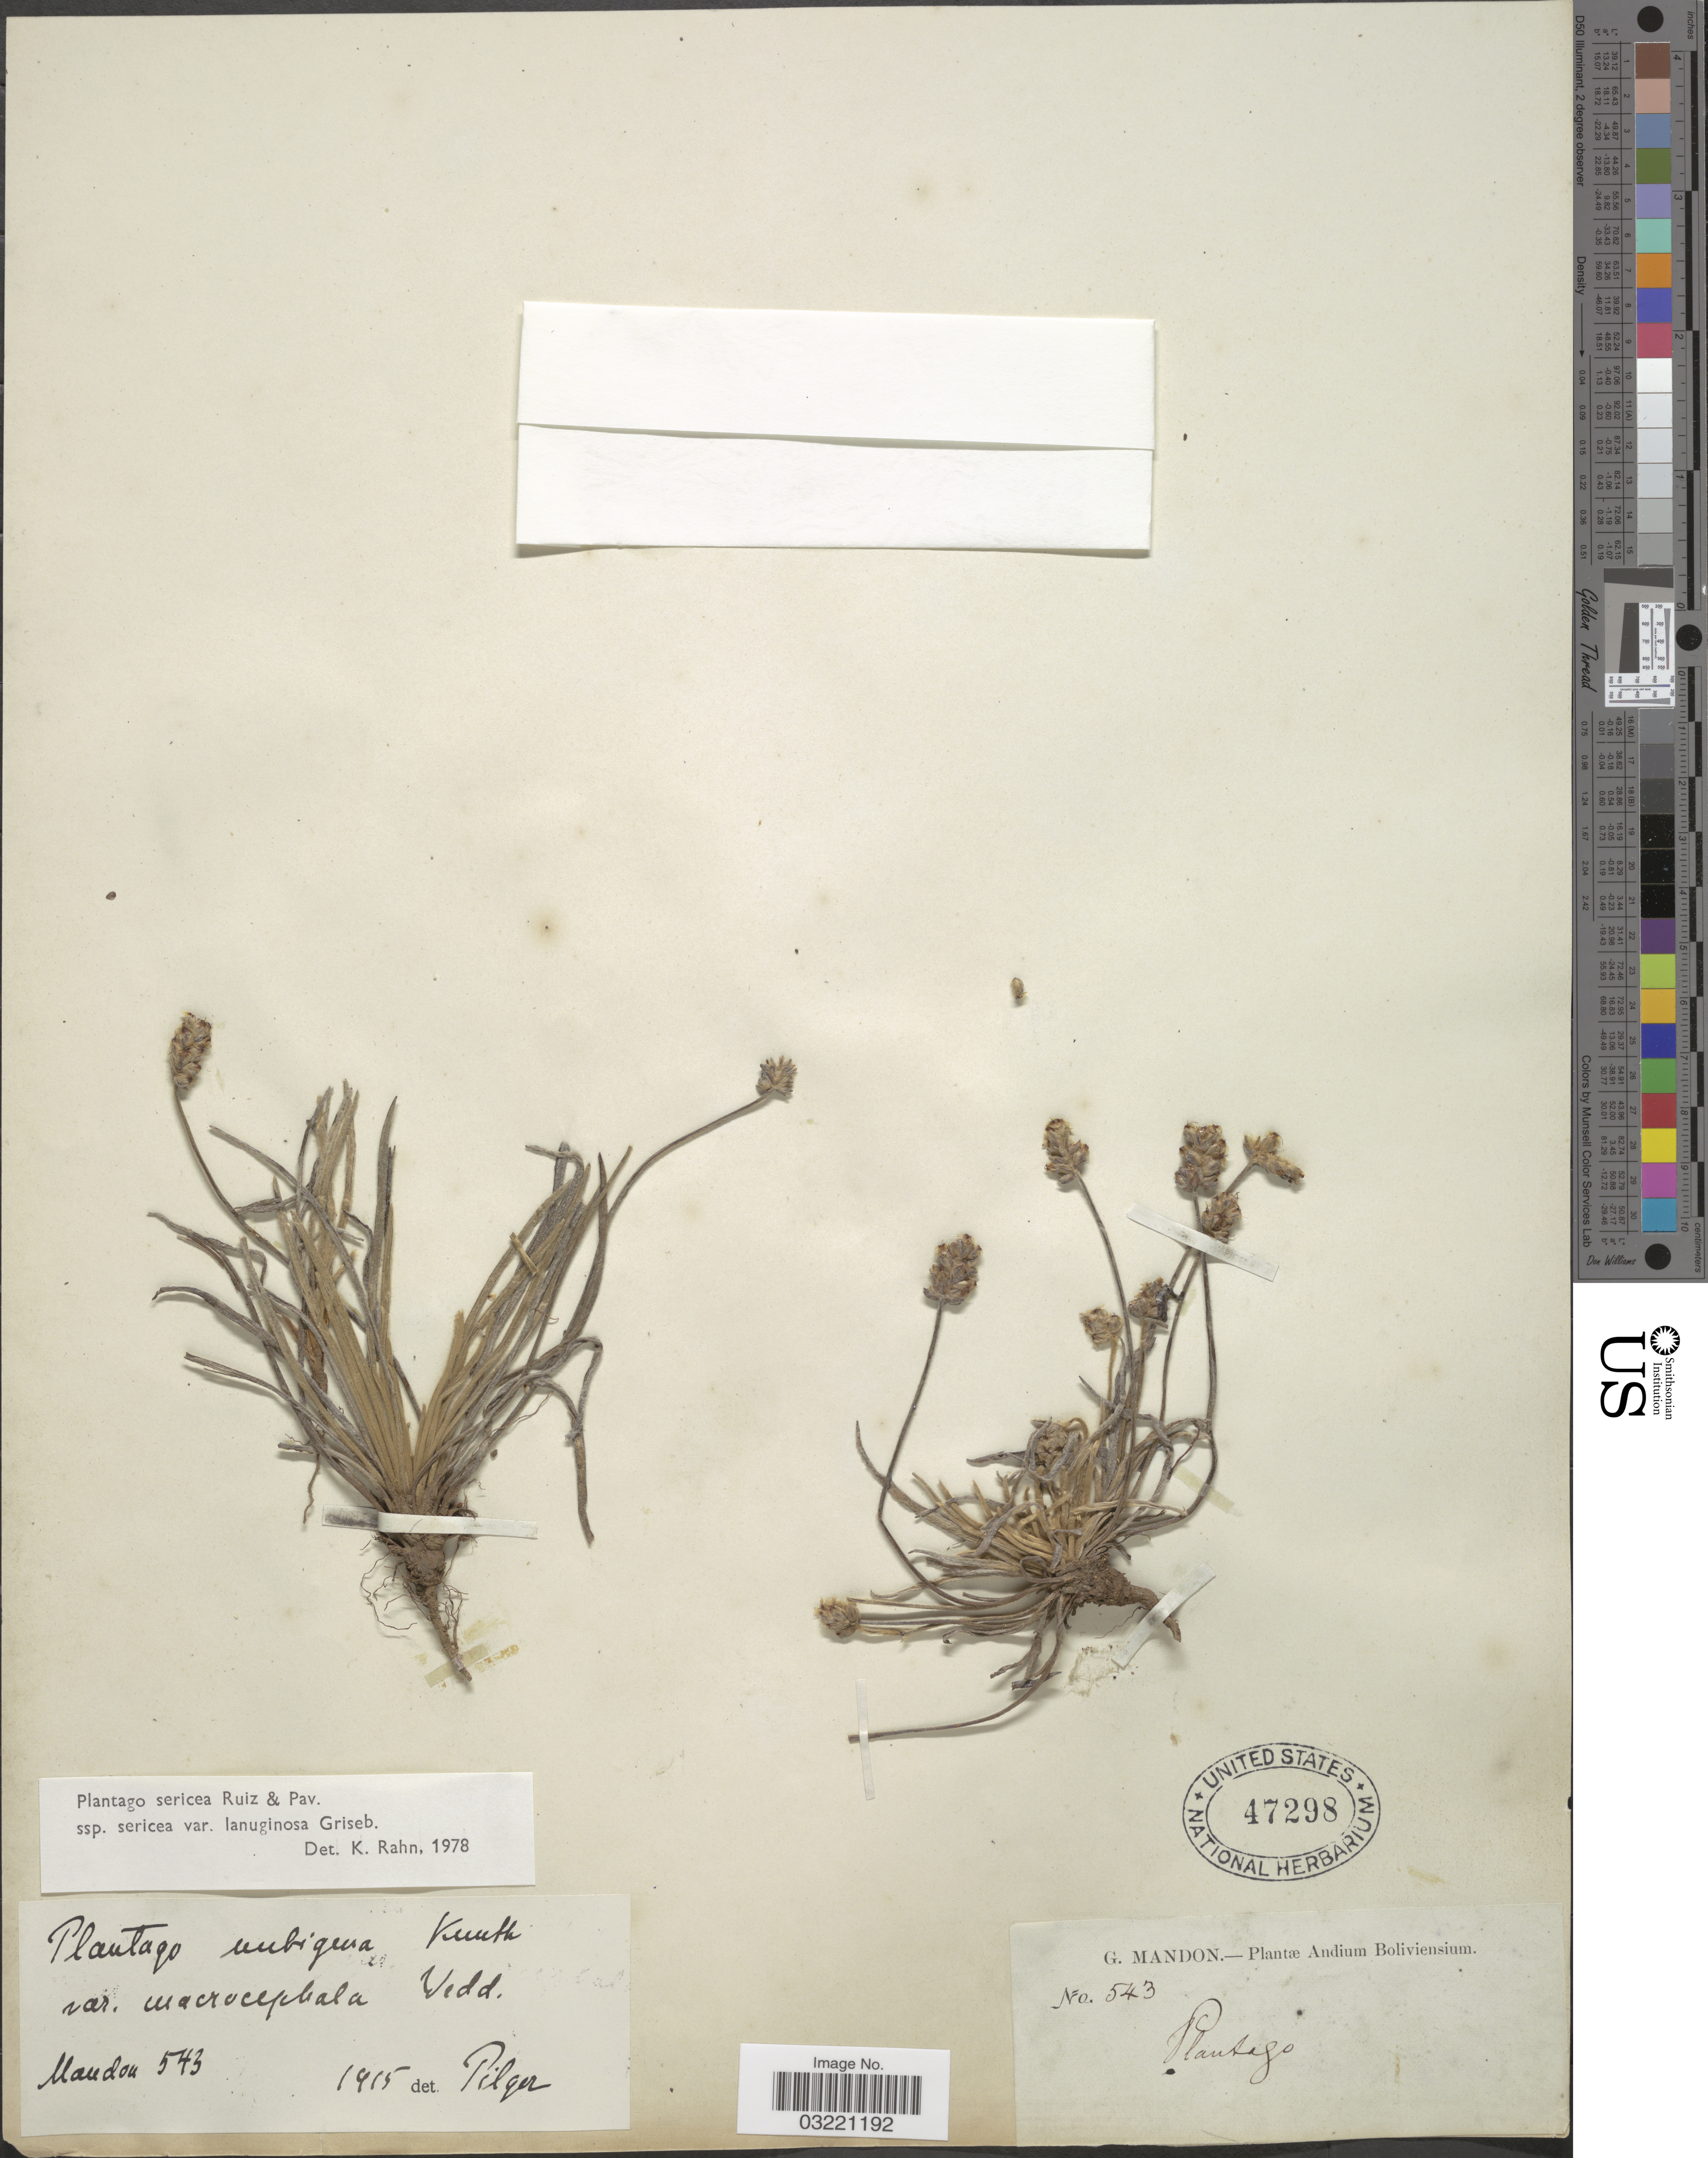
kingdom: Plantae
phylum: Tracheophyta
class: Magnoliopsida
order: Lamiales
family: Plantaginaceae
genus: Plantago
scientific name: Plantago sericea var. lanuginosa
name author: Griseb.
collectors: G. Mandon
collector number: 543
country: Bolivia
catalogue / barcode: US 47298